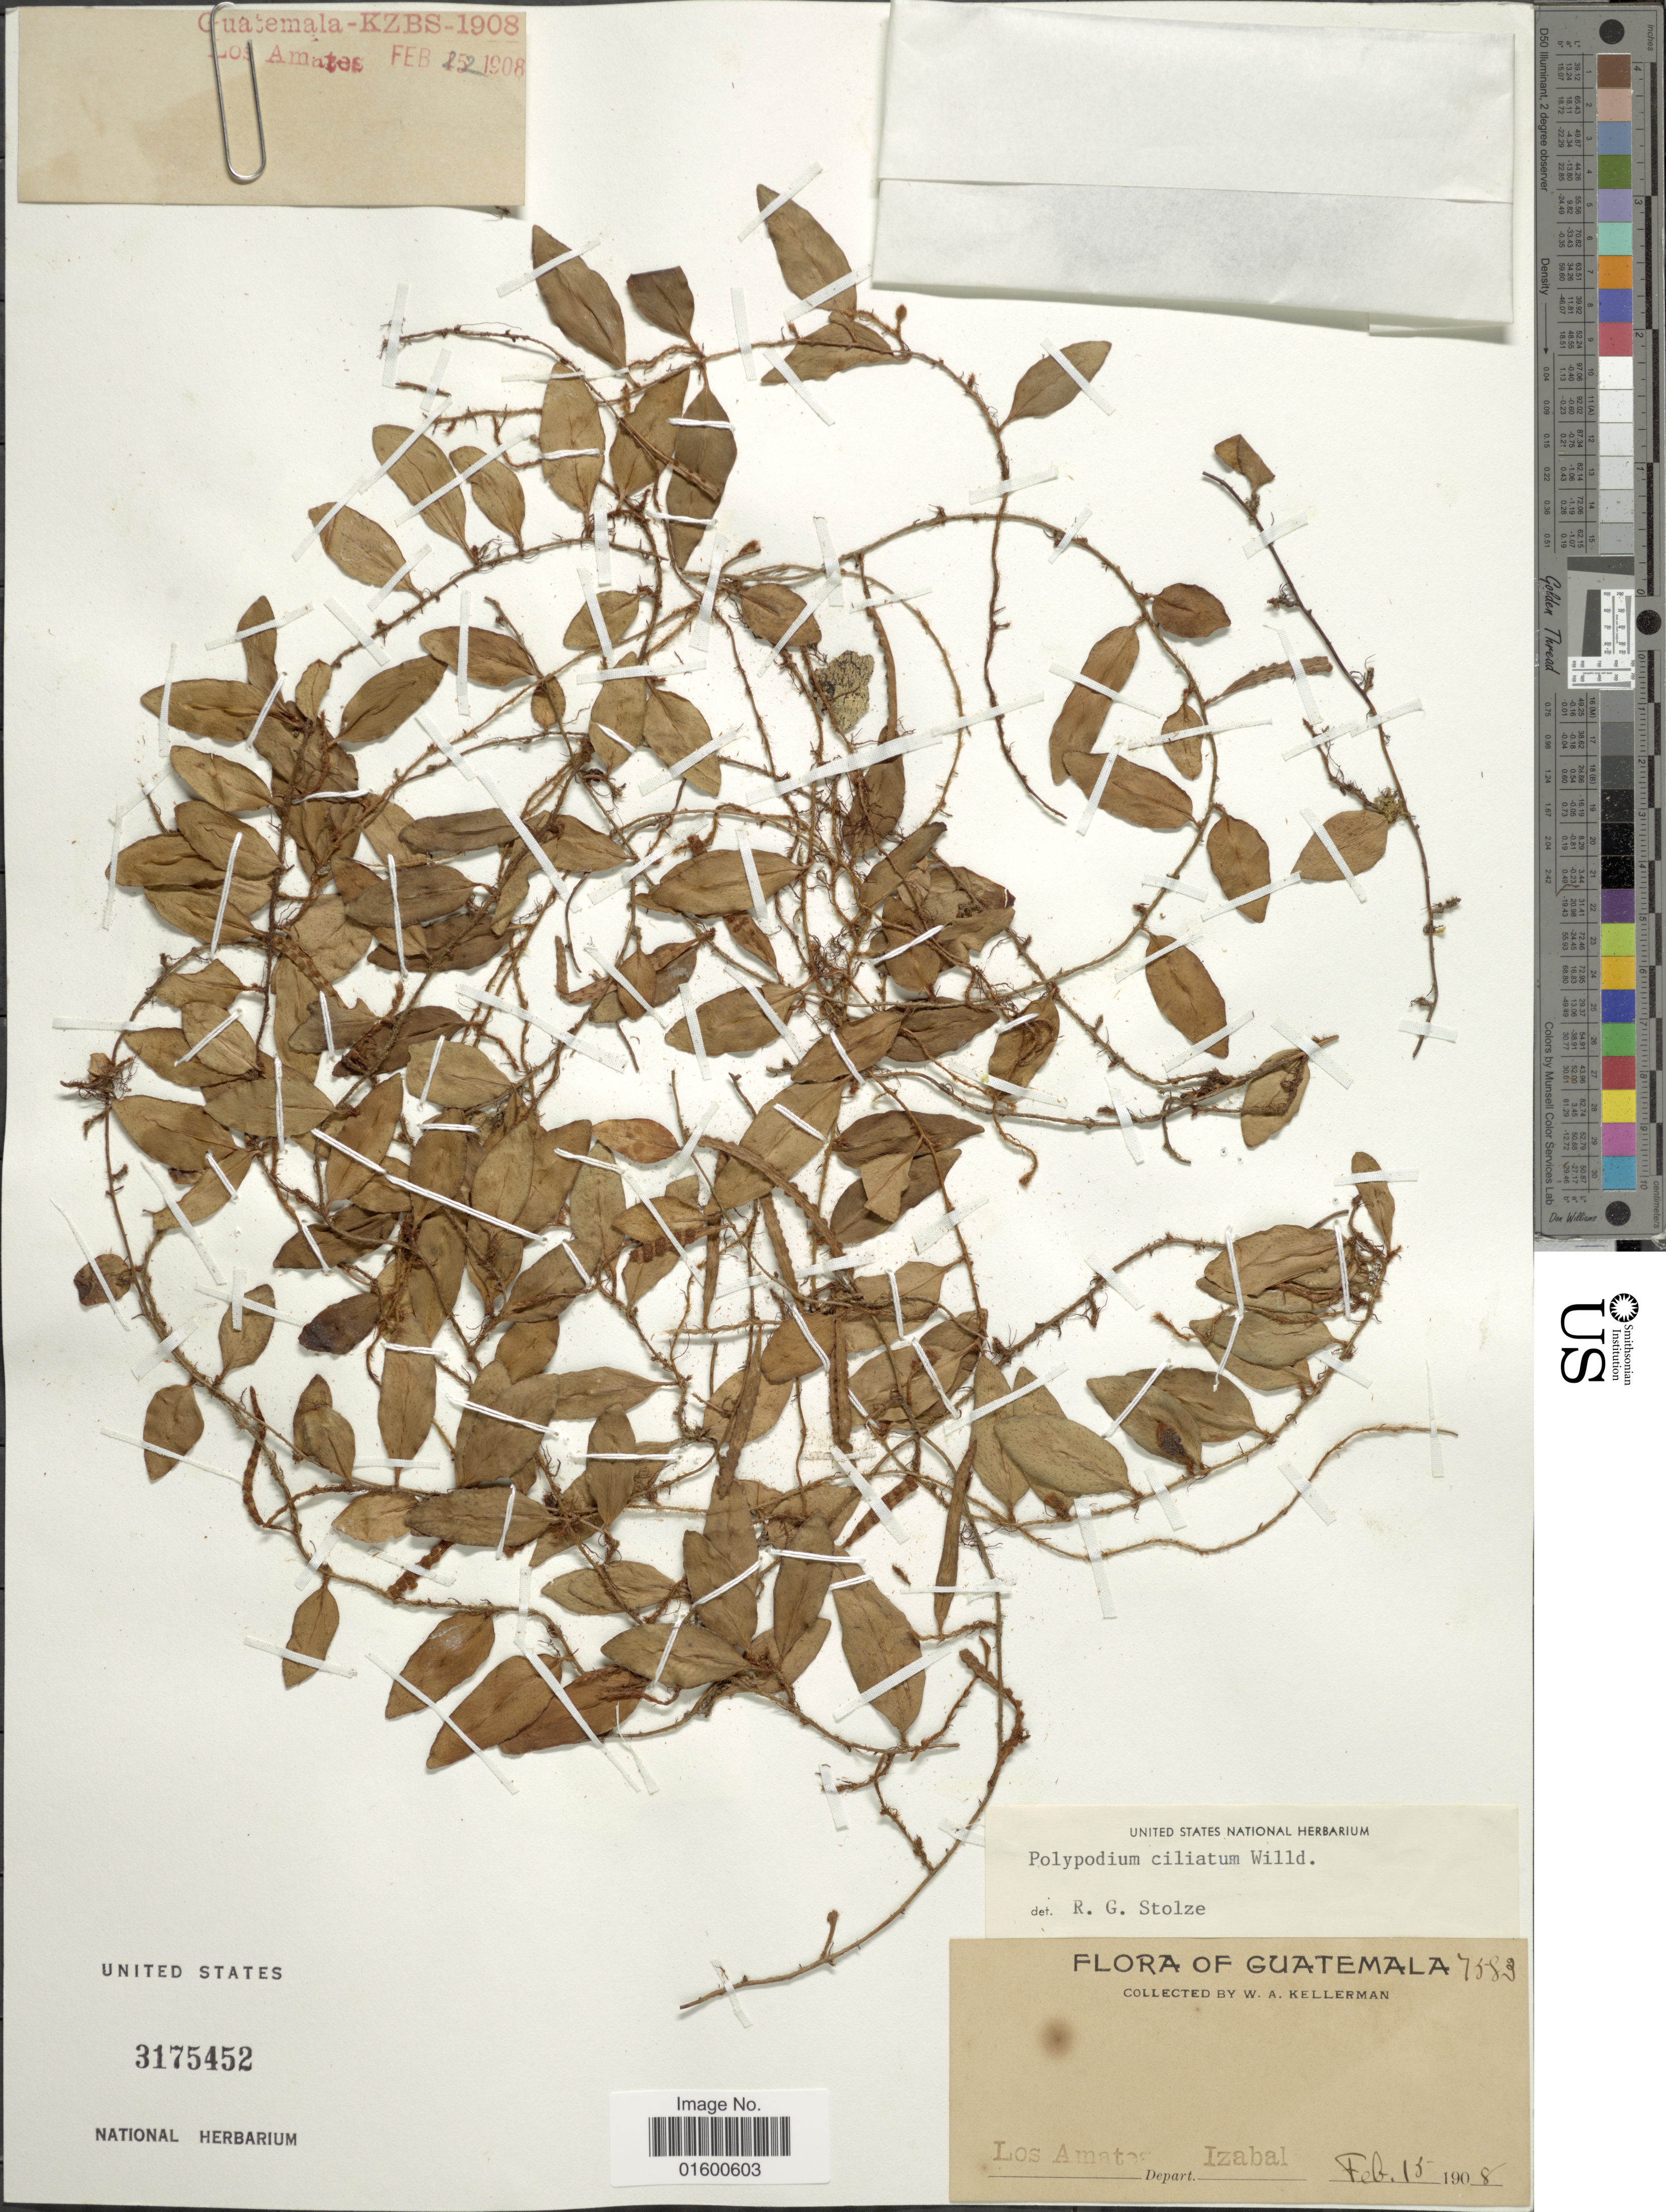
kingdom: Plantae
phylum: Tracheophyta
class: Polypodiopsida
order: Polypodiales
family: Polypodiaceae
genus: Microgramma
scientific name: Microgramma reptans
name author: (Cav.) A.R. Sm.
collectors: W. Kellerman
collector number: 7583*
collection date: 1908-02-15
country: Guatemala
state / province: Izabal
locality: Los Amates, Depart. Izabal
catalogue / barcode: US 3175452